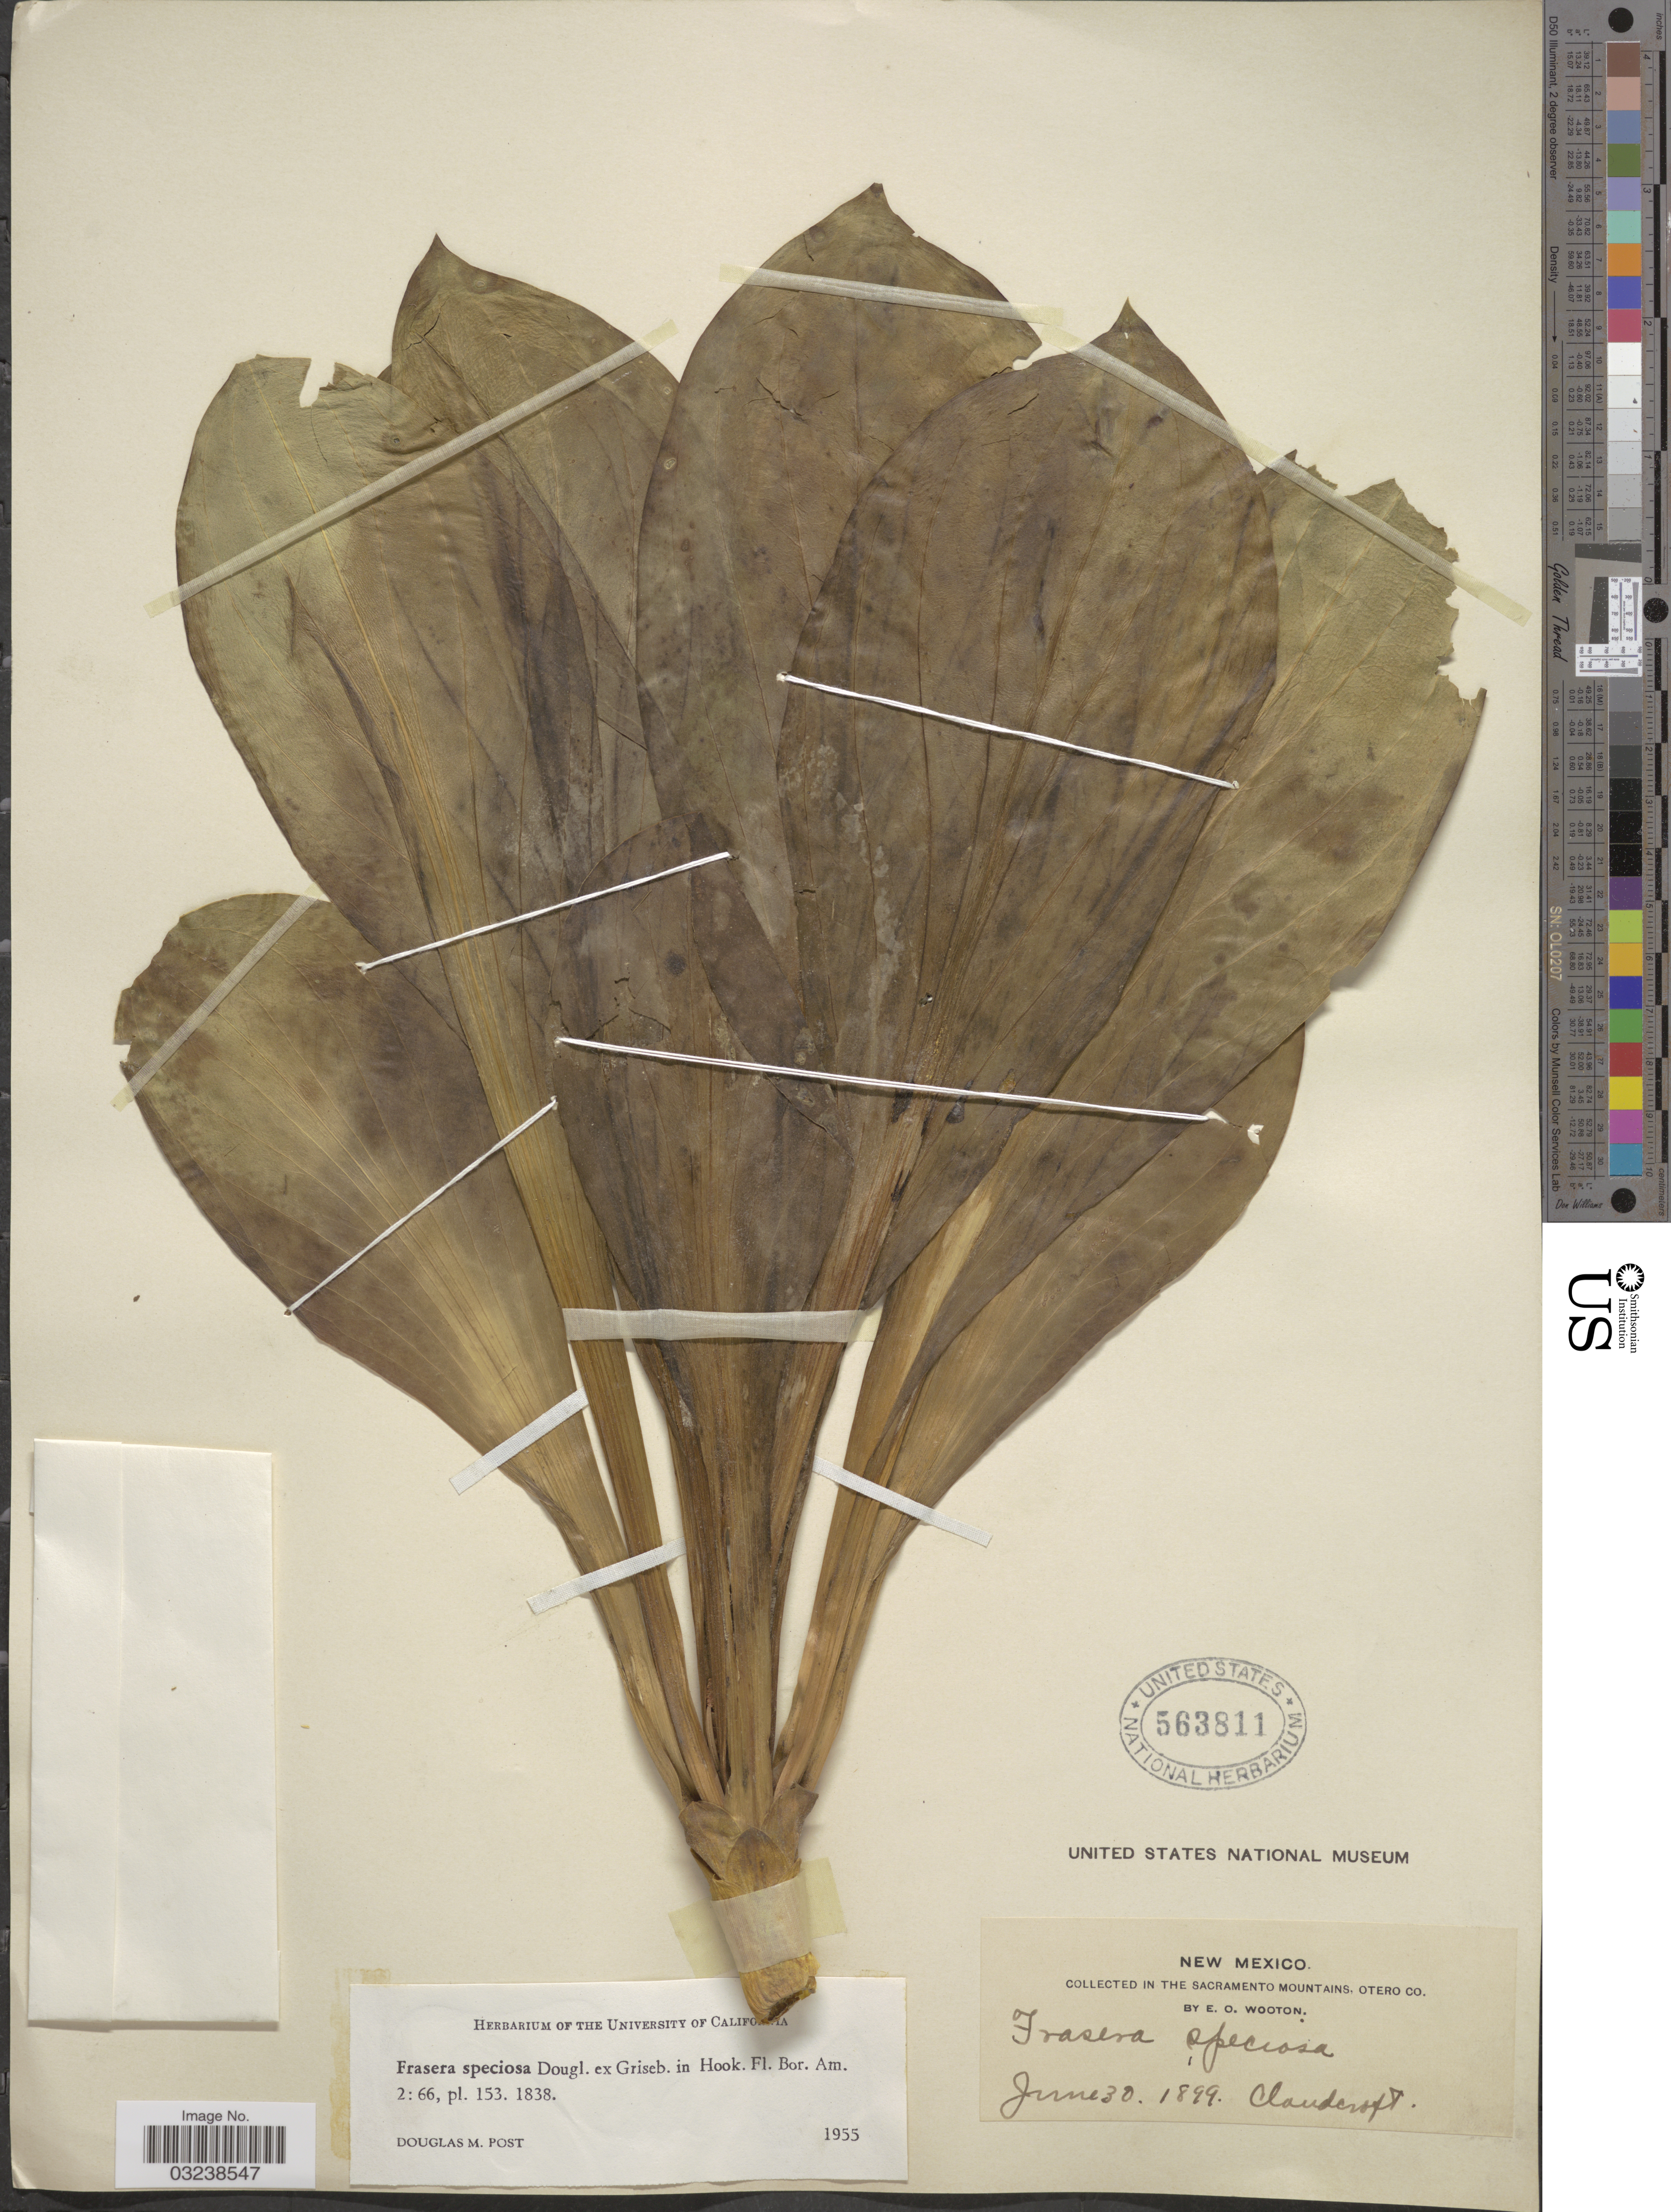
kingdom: Plantae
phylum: Tracheophyta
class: Magnoliopsida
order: Gentianales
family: Gentianaceae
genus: Swertia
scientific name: Swertia radiata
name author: (Kellogg) Kuntze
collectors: E. O. Wooton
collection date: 1899-06-30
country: United States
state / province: New Mexico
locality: In the Sacramento Mountains, Otero Co. Cloudcroft.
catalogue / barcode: US 563811